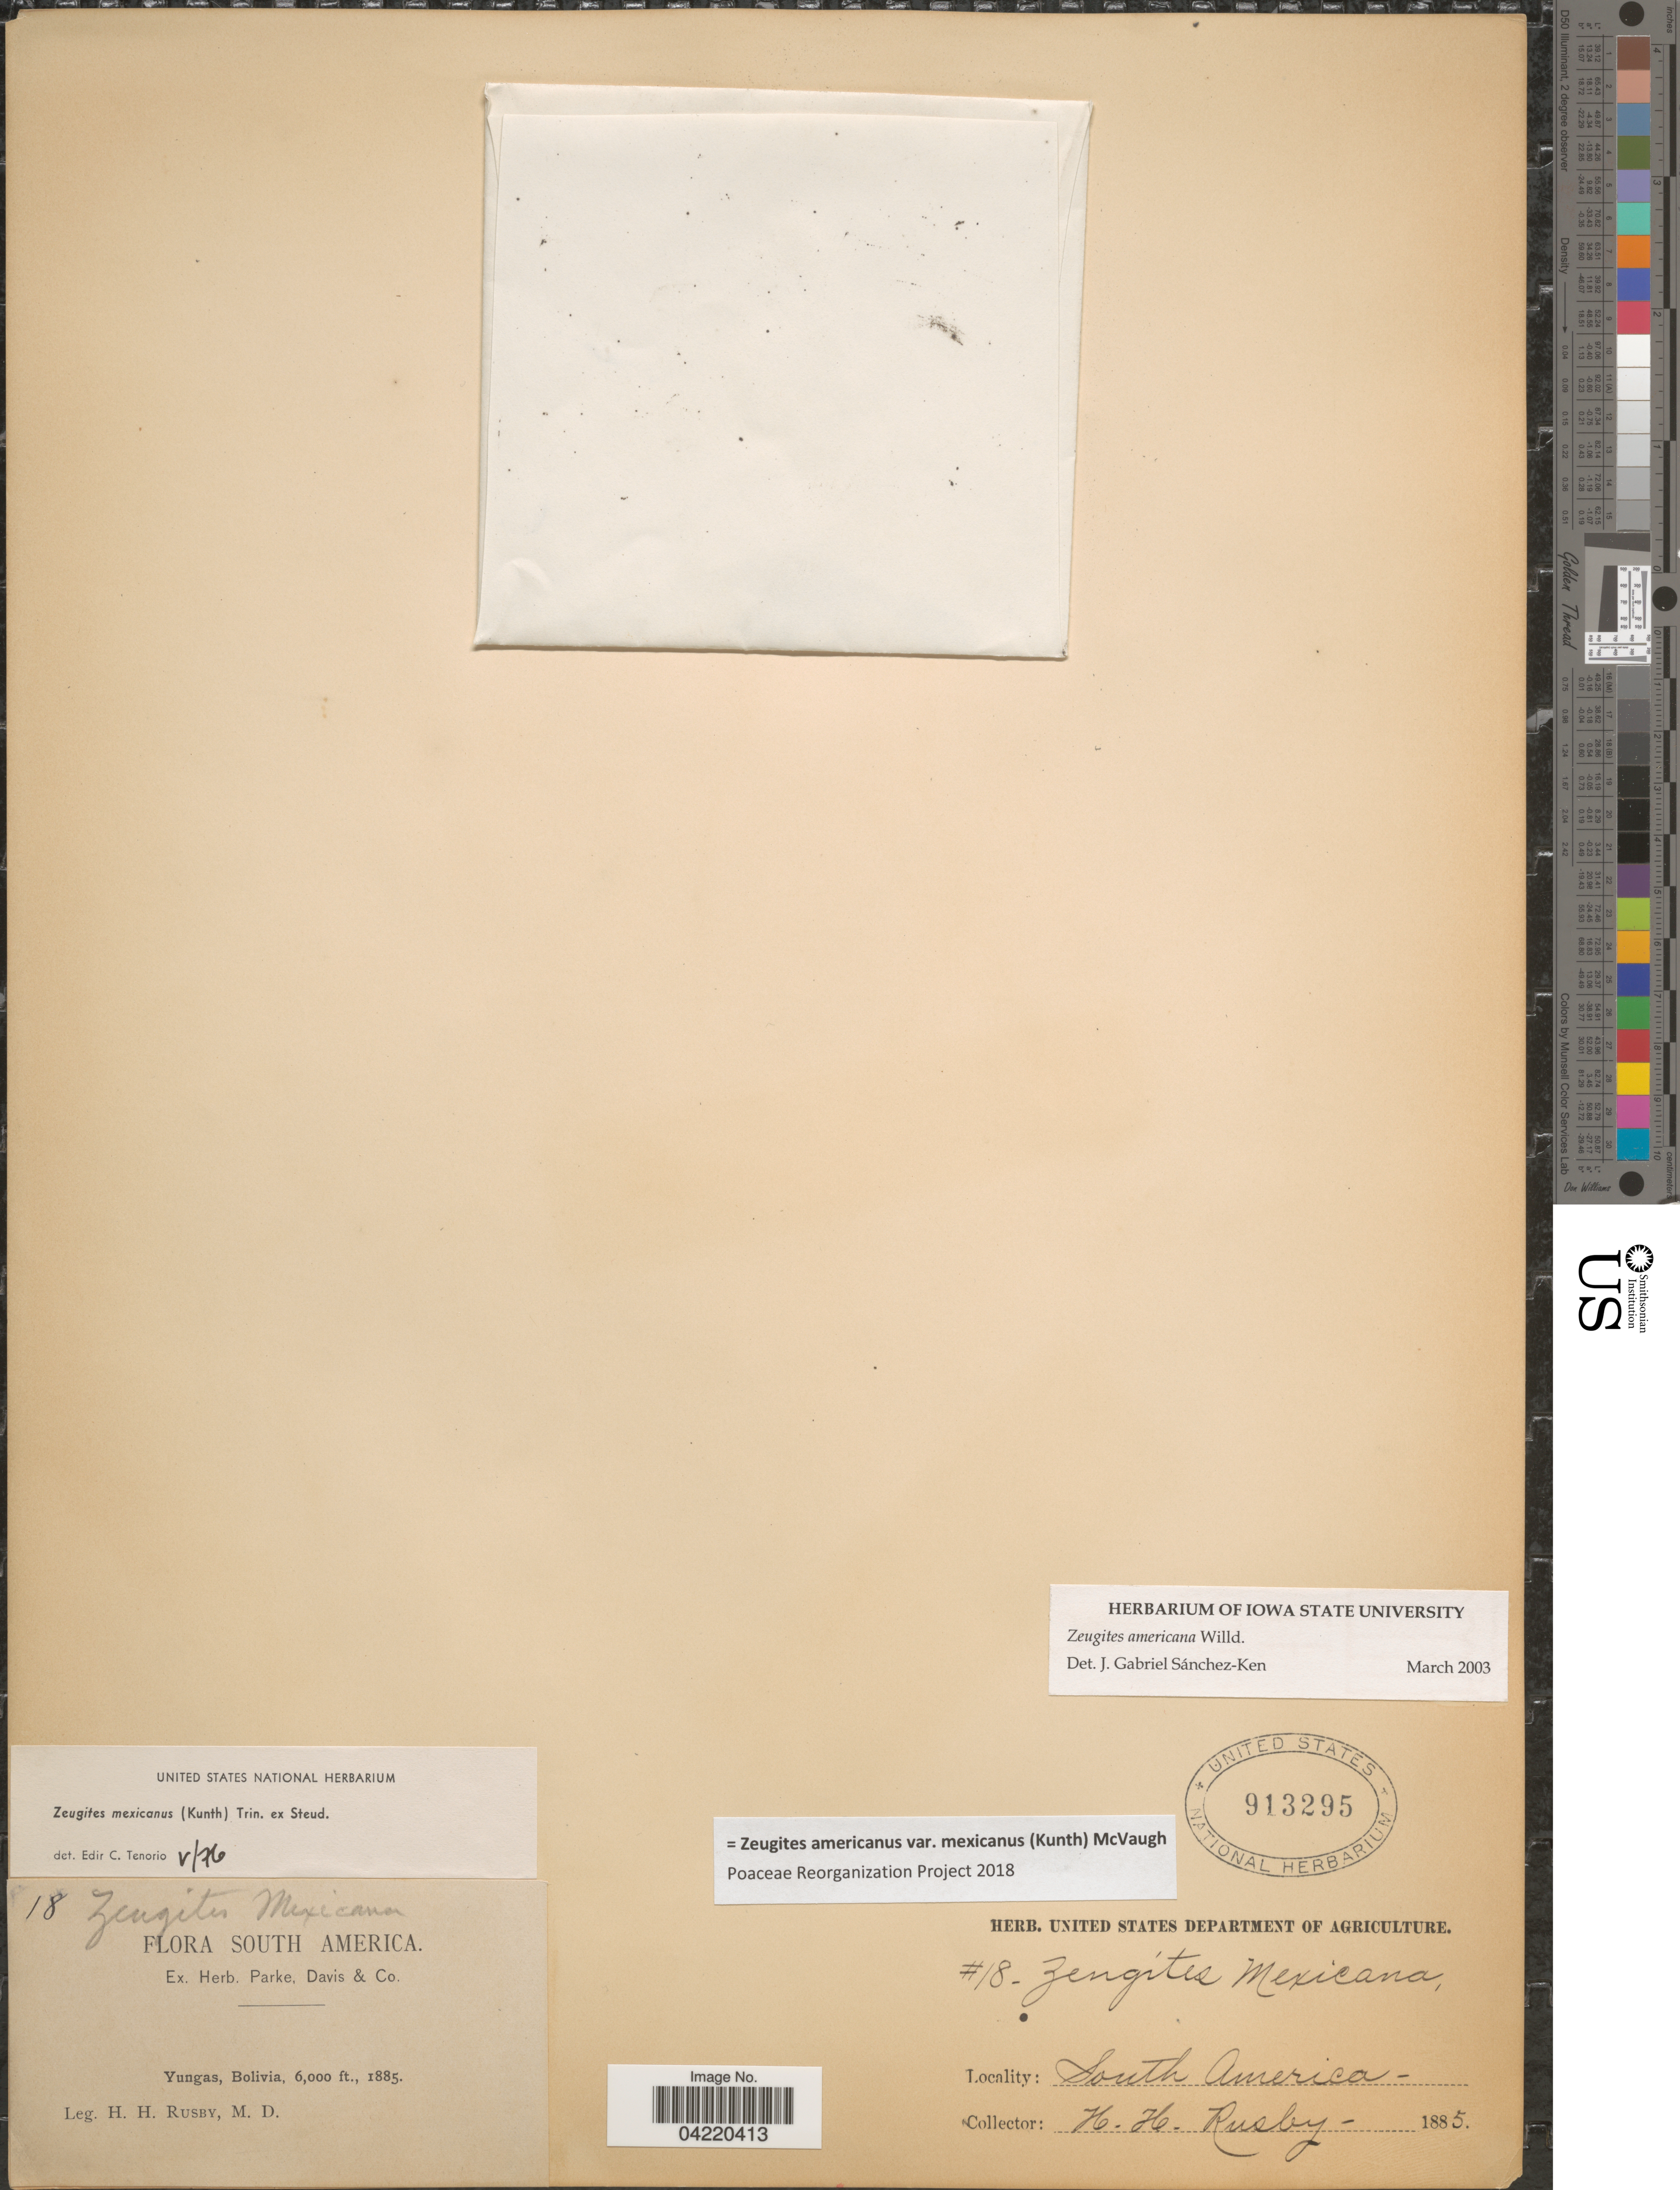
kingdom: Plantae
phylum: Tracheophyta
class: Liliopsida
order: Poales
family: Poaceae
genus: Zeugites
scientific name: Zeugites americanus var. mexicanus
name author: (Kunth) McVaugh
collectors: H. H. Rusby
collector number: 18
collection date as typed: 1885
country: Bolivia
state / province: La Paz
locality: Yungas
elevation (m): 1829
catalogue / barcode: US 913295